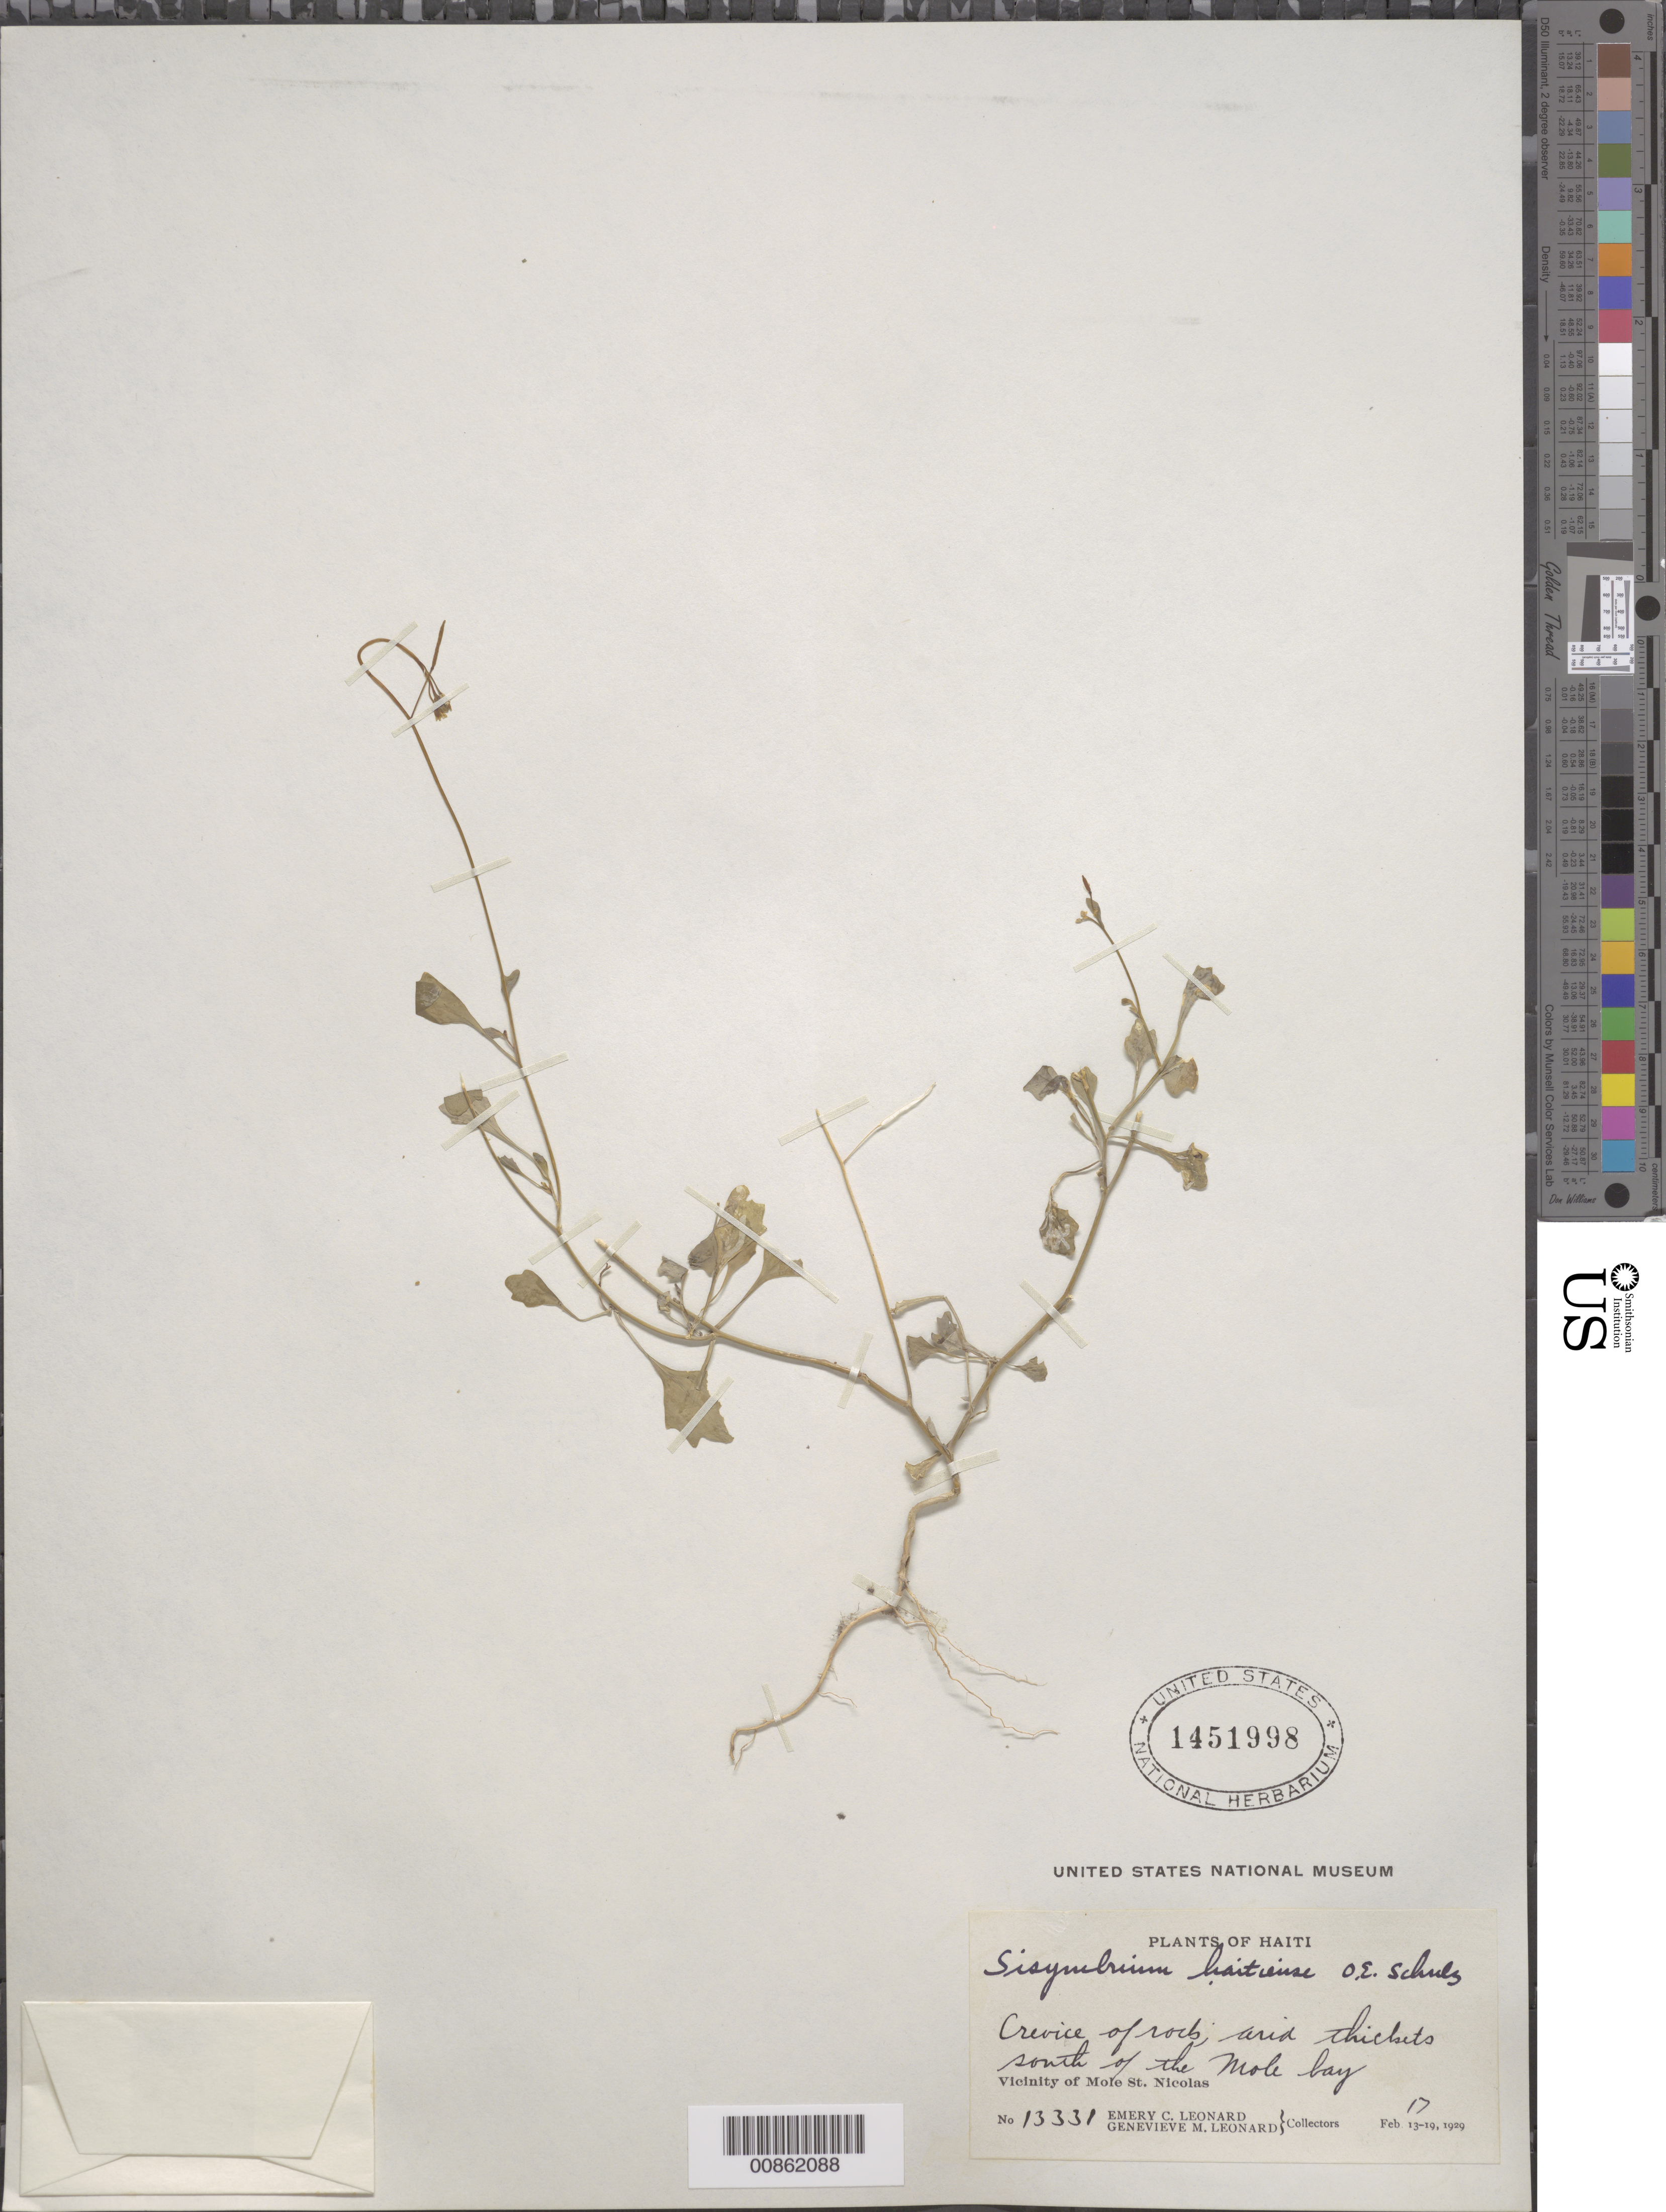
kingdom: Plantae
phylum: Tracheophyta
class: Magnoliopsida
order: Brassicales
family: Brassicaceae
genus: Sisymbrium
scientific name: Sisymbrium haitiense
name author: O.E. Schulz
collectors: E. C. Leonard & G. M. Leonard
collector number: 13331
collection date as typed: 17 Feb 1929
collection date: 1929-02-17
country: Haiti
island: Hispaniola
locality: Vicinity of Mole St. Nicolas, south of the Mole bay.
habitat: Crevice of rock; arid thickets.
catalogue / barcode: US 1451998